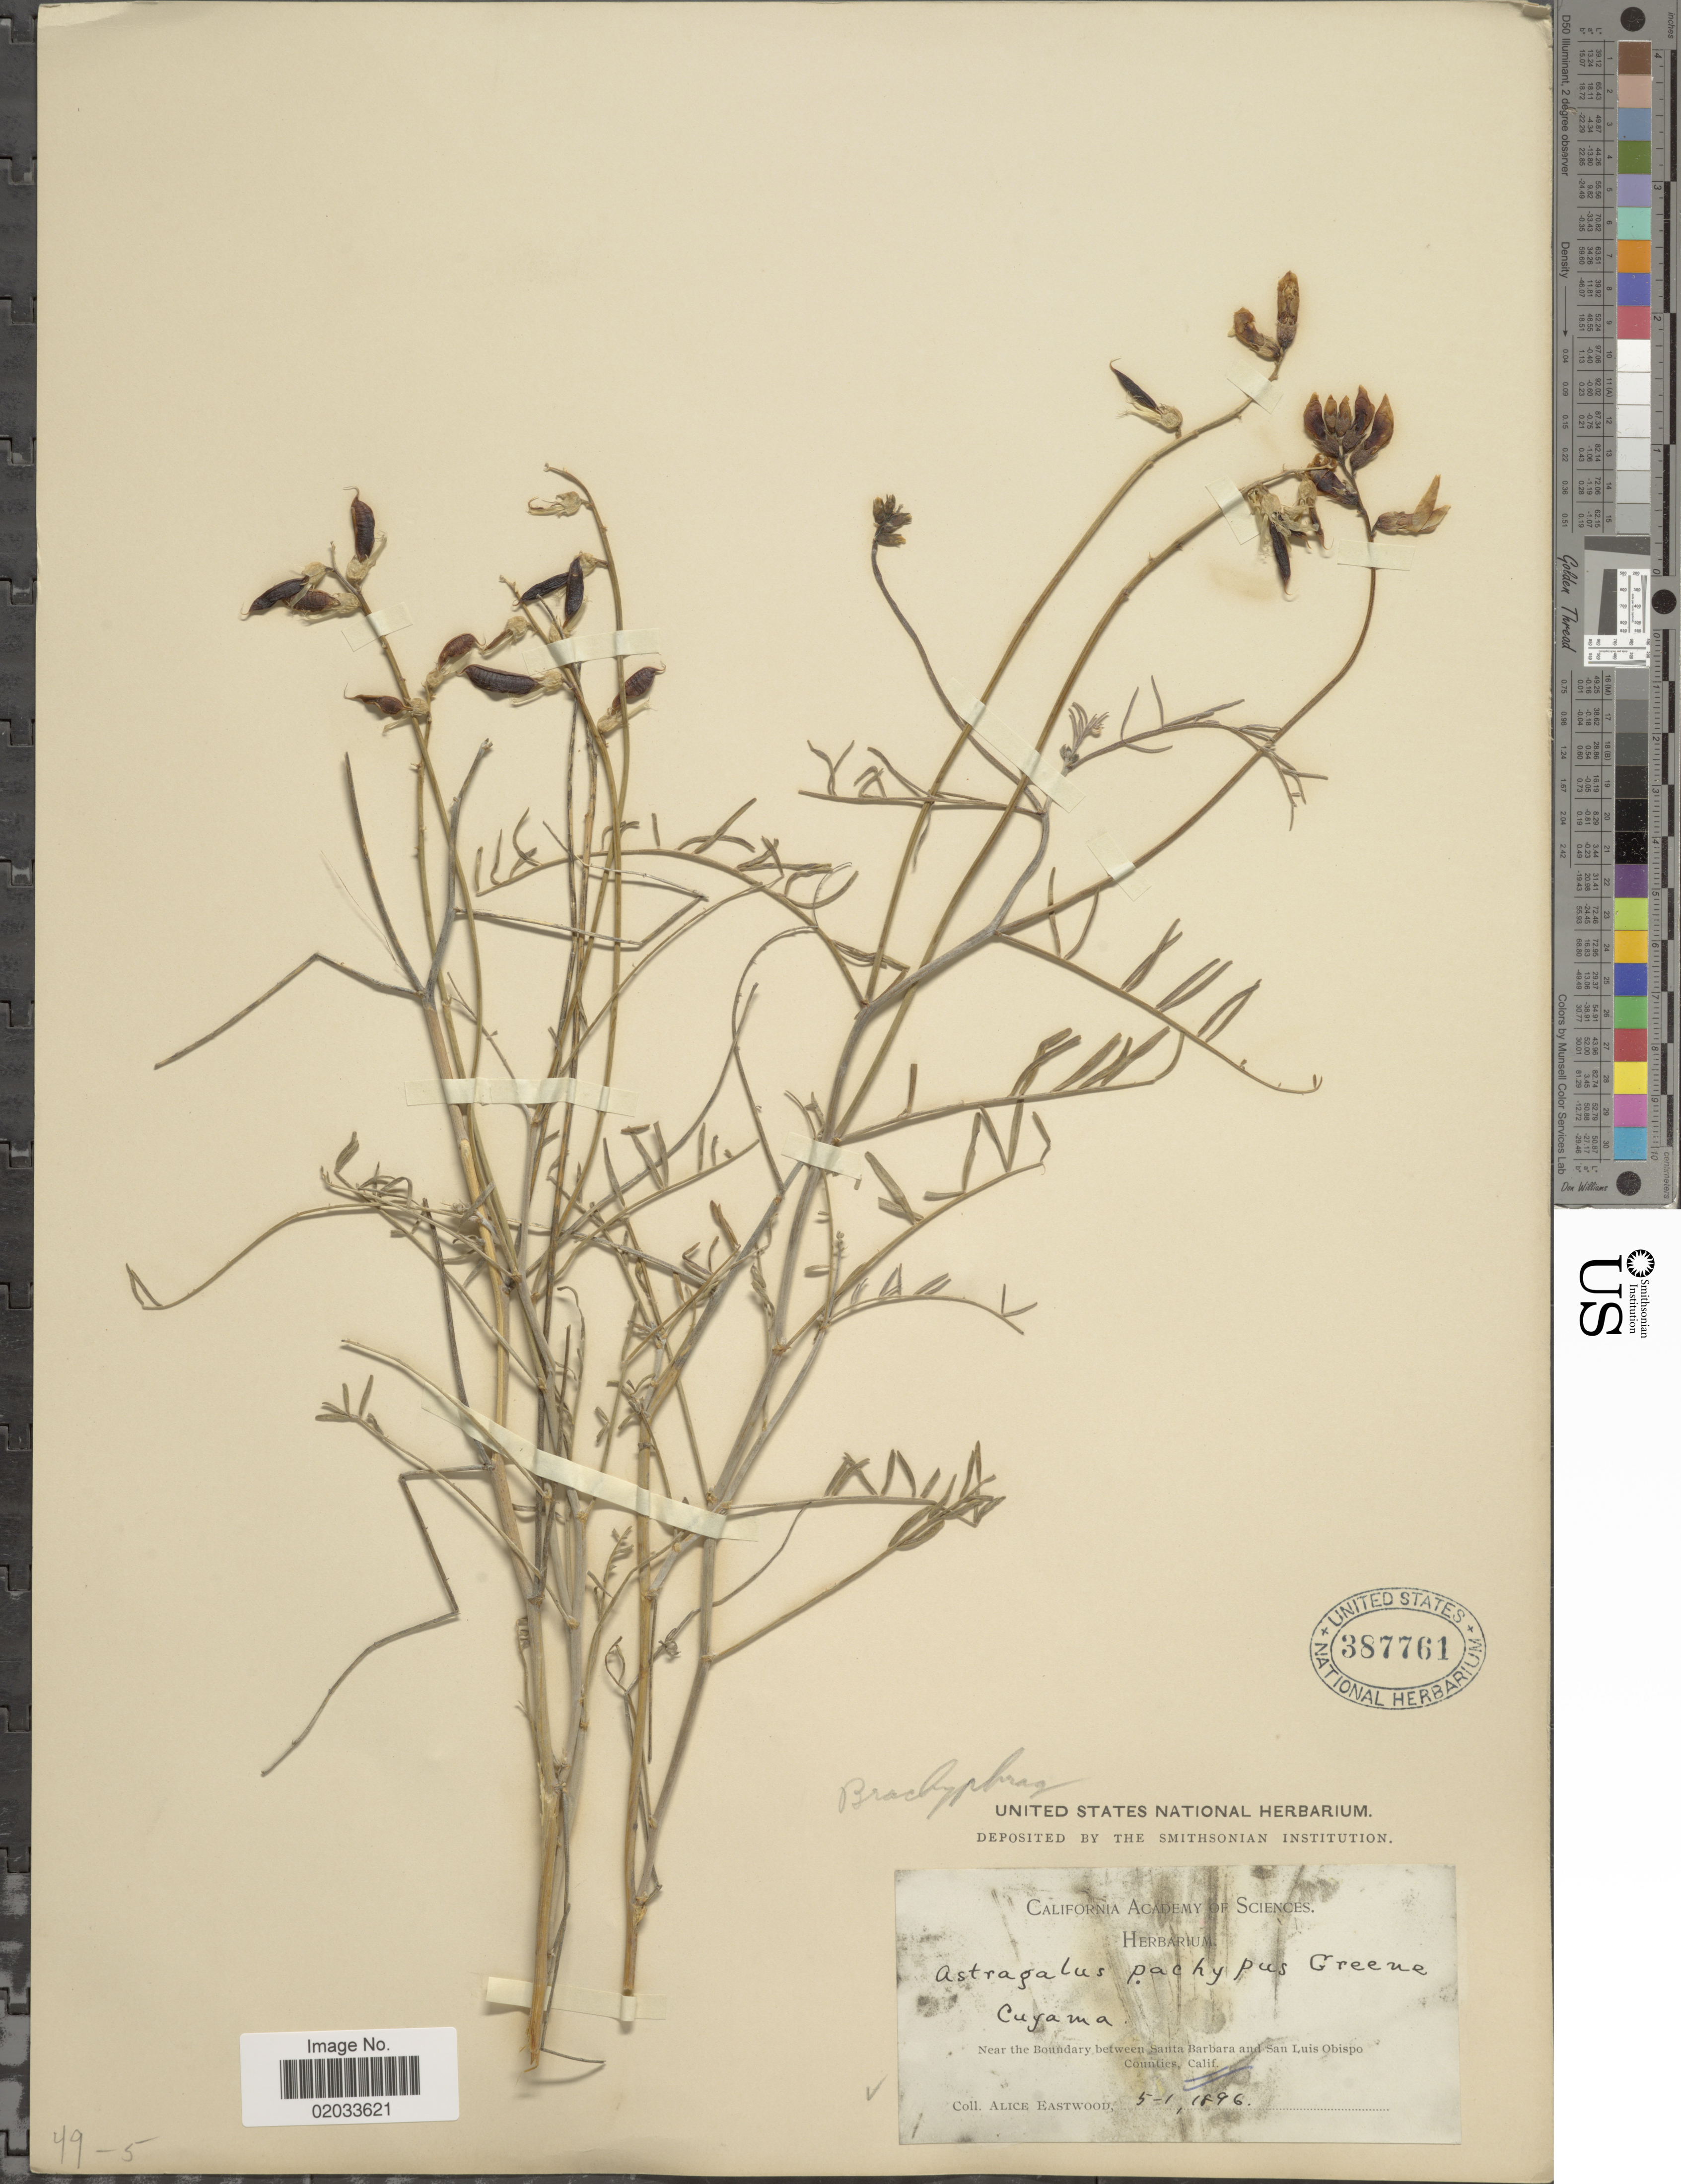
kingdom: Plantae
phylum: Tracheophyta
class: Magnoliopsida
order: Fabales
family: Fabaceae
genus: Astragalus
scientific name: Astragalus pachypus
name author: Greene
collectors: A. Eastwood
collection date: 1896-05-01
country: United States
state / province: California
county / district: Santa Barbara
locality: Cuyama, near the Boundary between Santa Barbara and San Luis Obispo Counties.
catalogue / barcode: US 387761